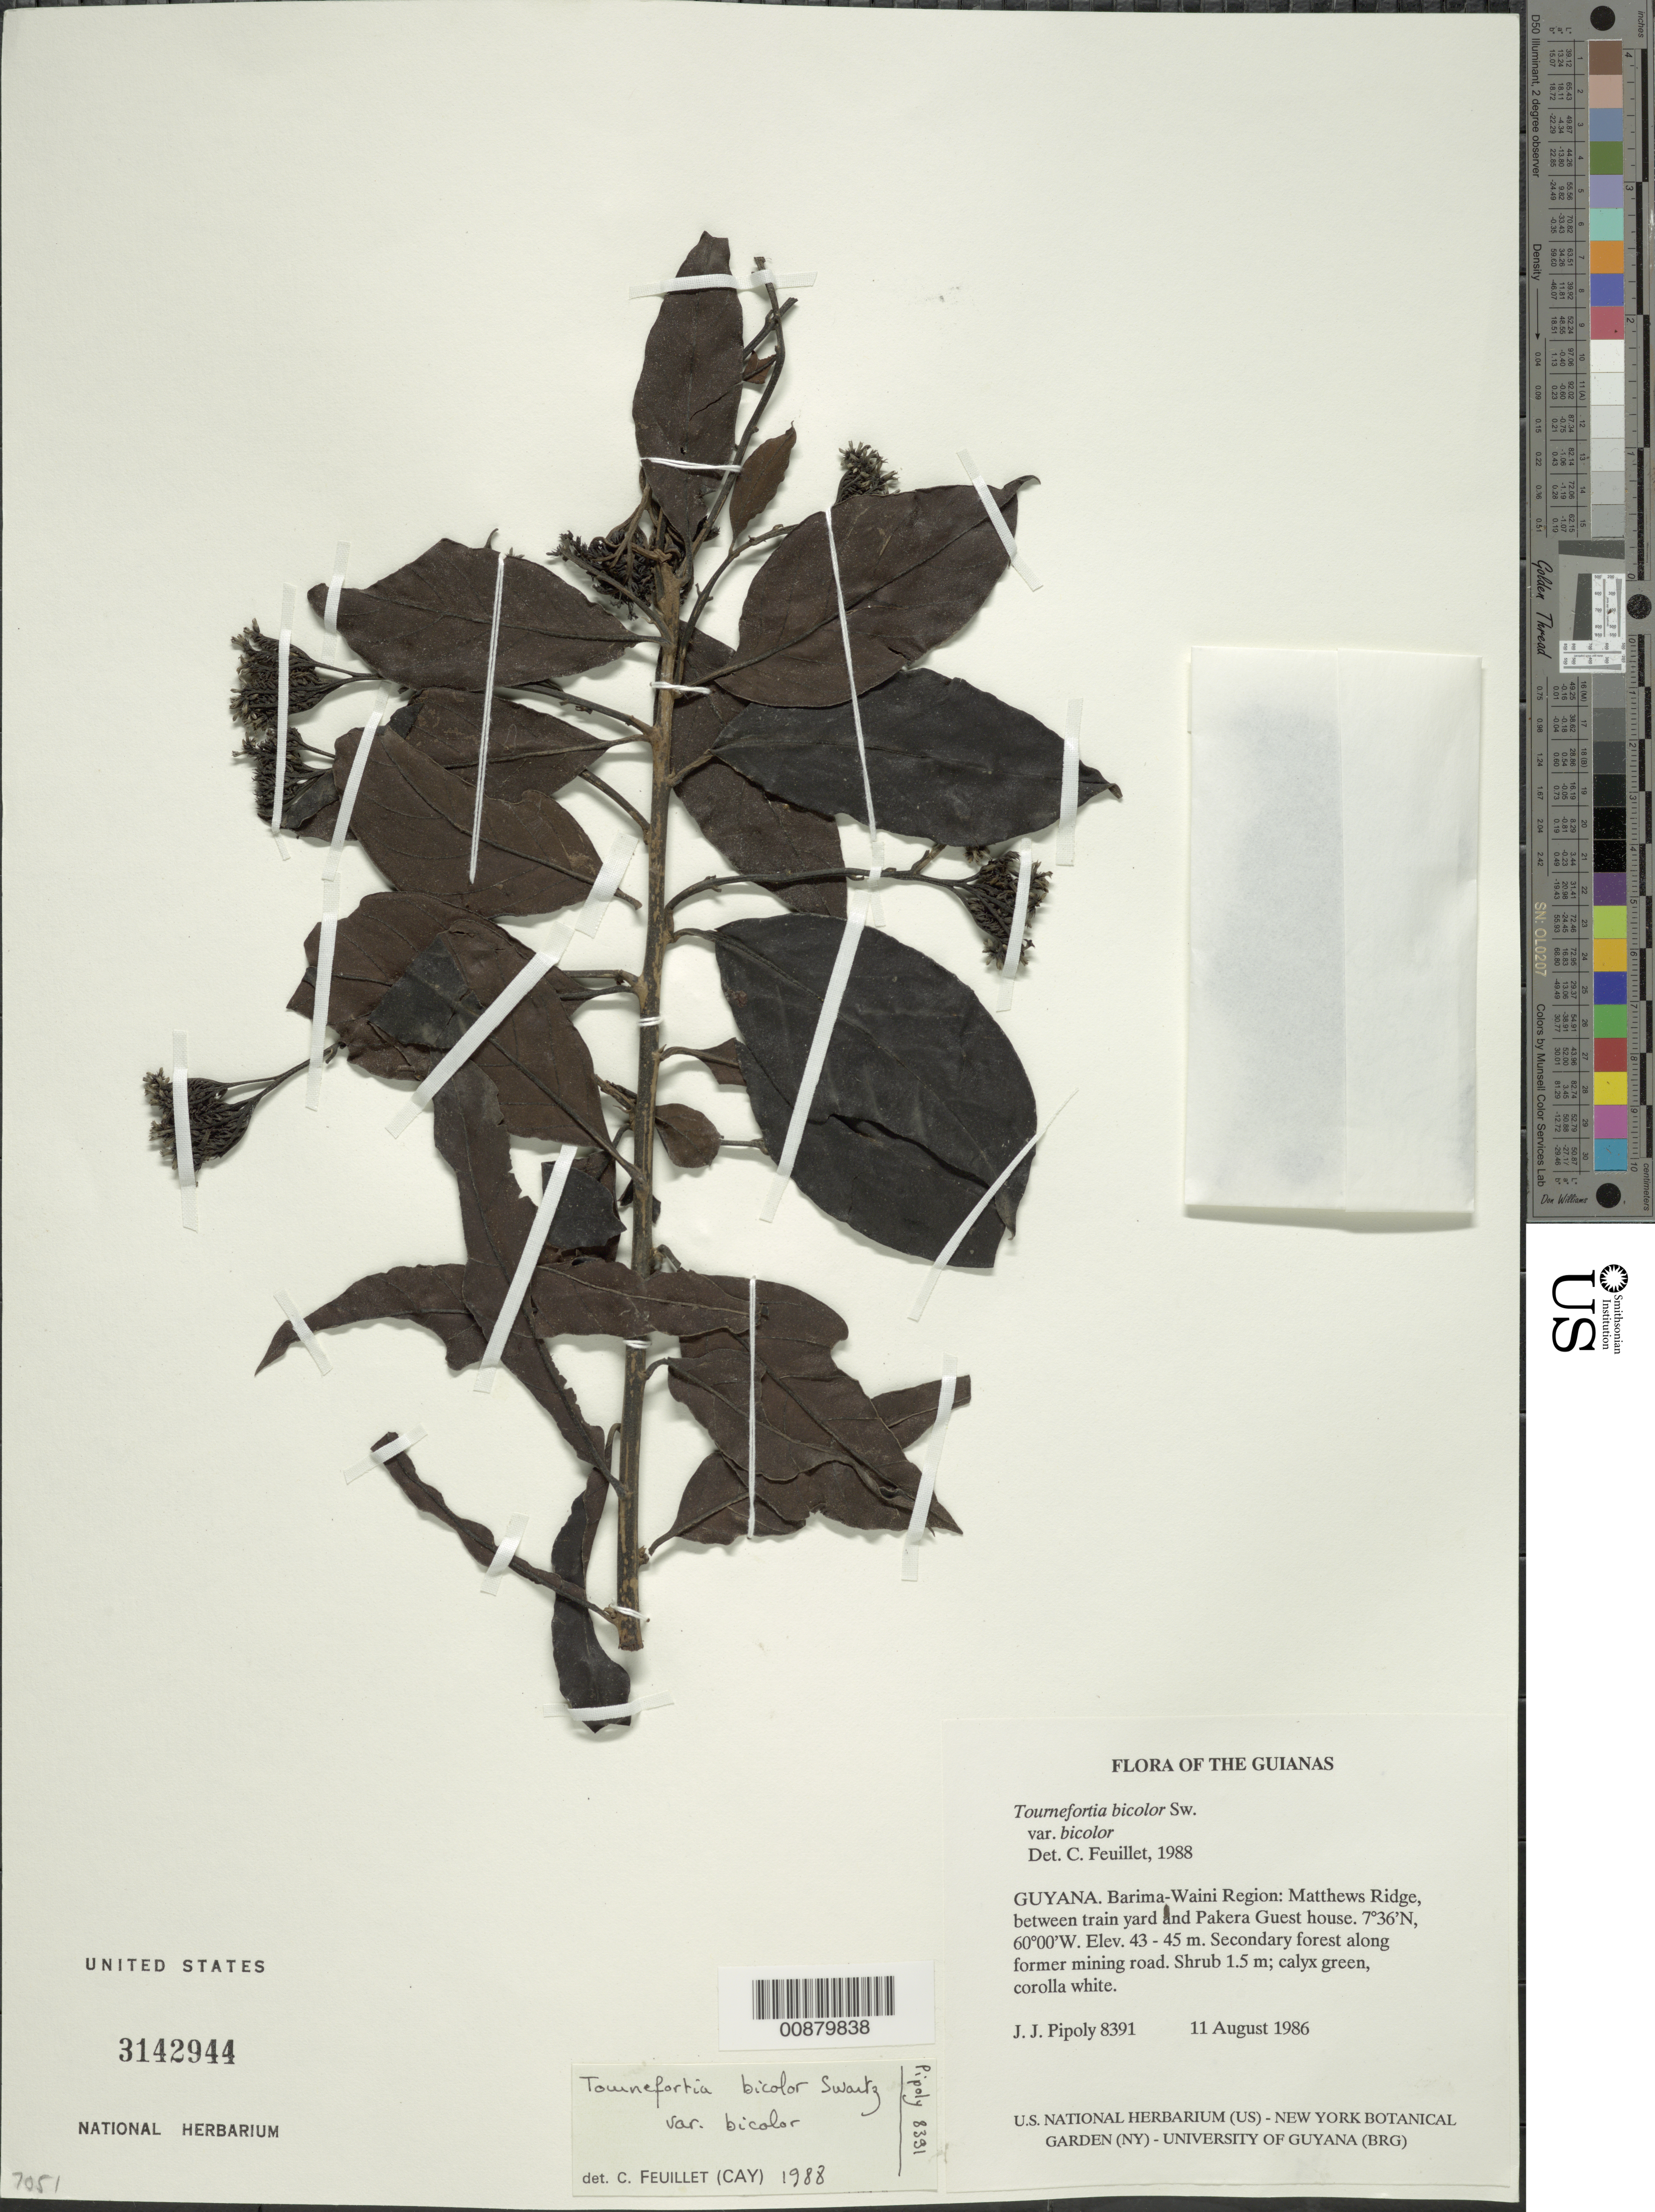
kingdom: Plantae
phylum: Tracheophyta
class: Magnoliopsida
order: Boraginales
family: Heliotropiaceae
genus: Tournefortia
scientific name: Tournefortia bicolor var. bicolor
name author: Sw.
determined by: Feuillet, C.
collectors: J. J. Pipoly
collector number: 8391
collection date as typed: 11 August 1986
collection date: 1986-08-11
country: Guyana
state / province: Barima-Waini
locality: Matthews Ridge, between train yard and Pakera Guest house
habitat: Secondary forest along former mining road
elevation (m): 45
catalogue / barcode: US 3142944